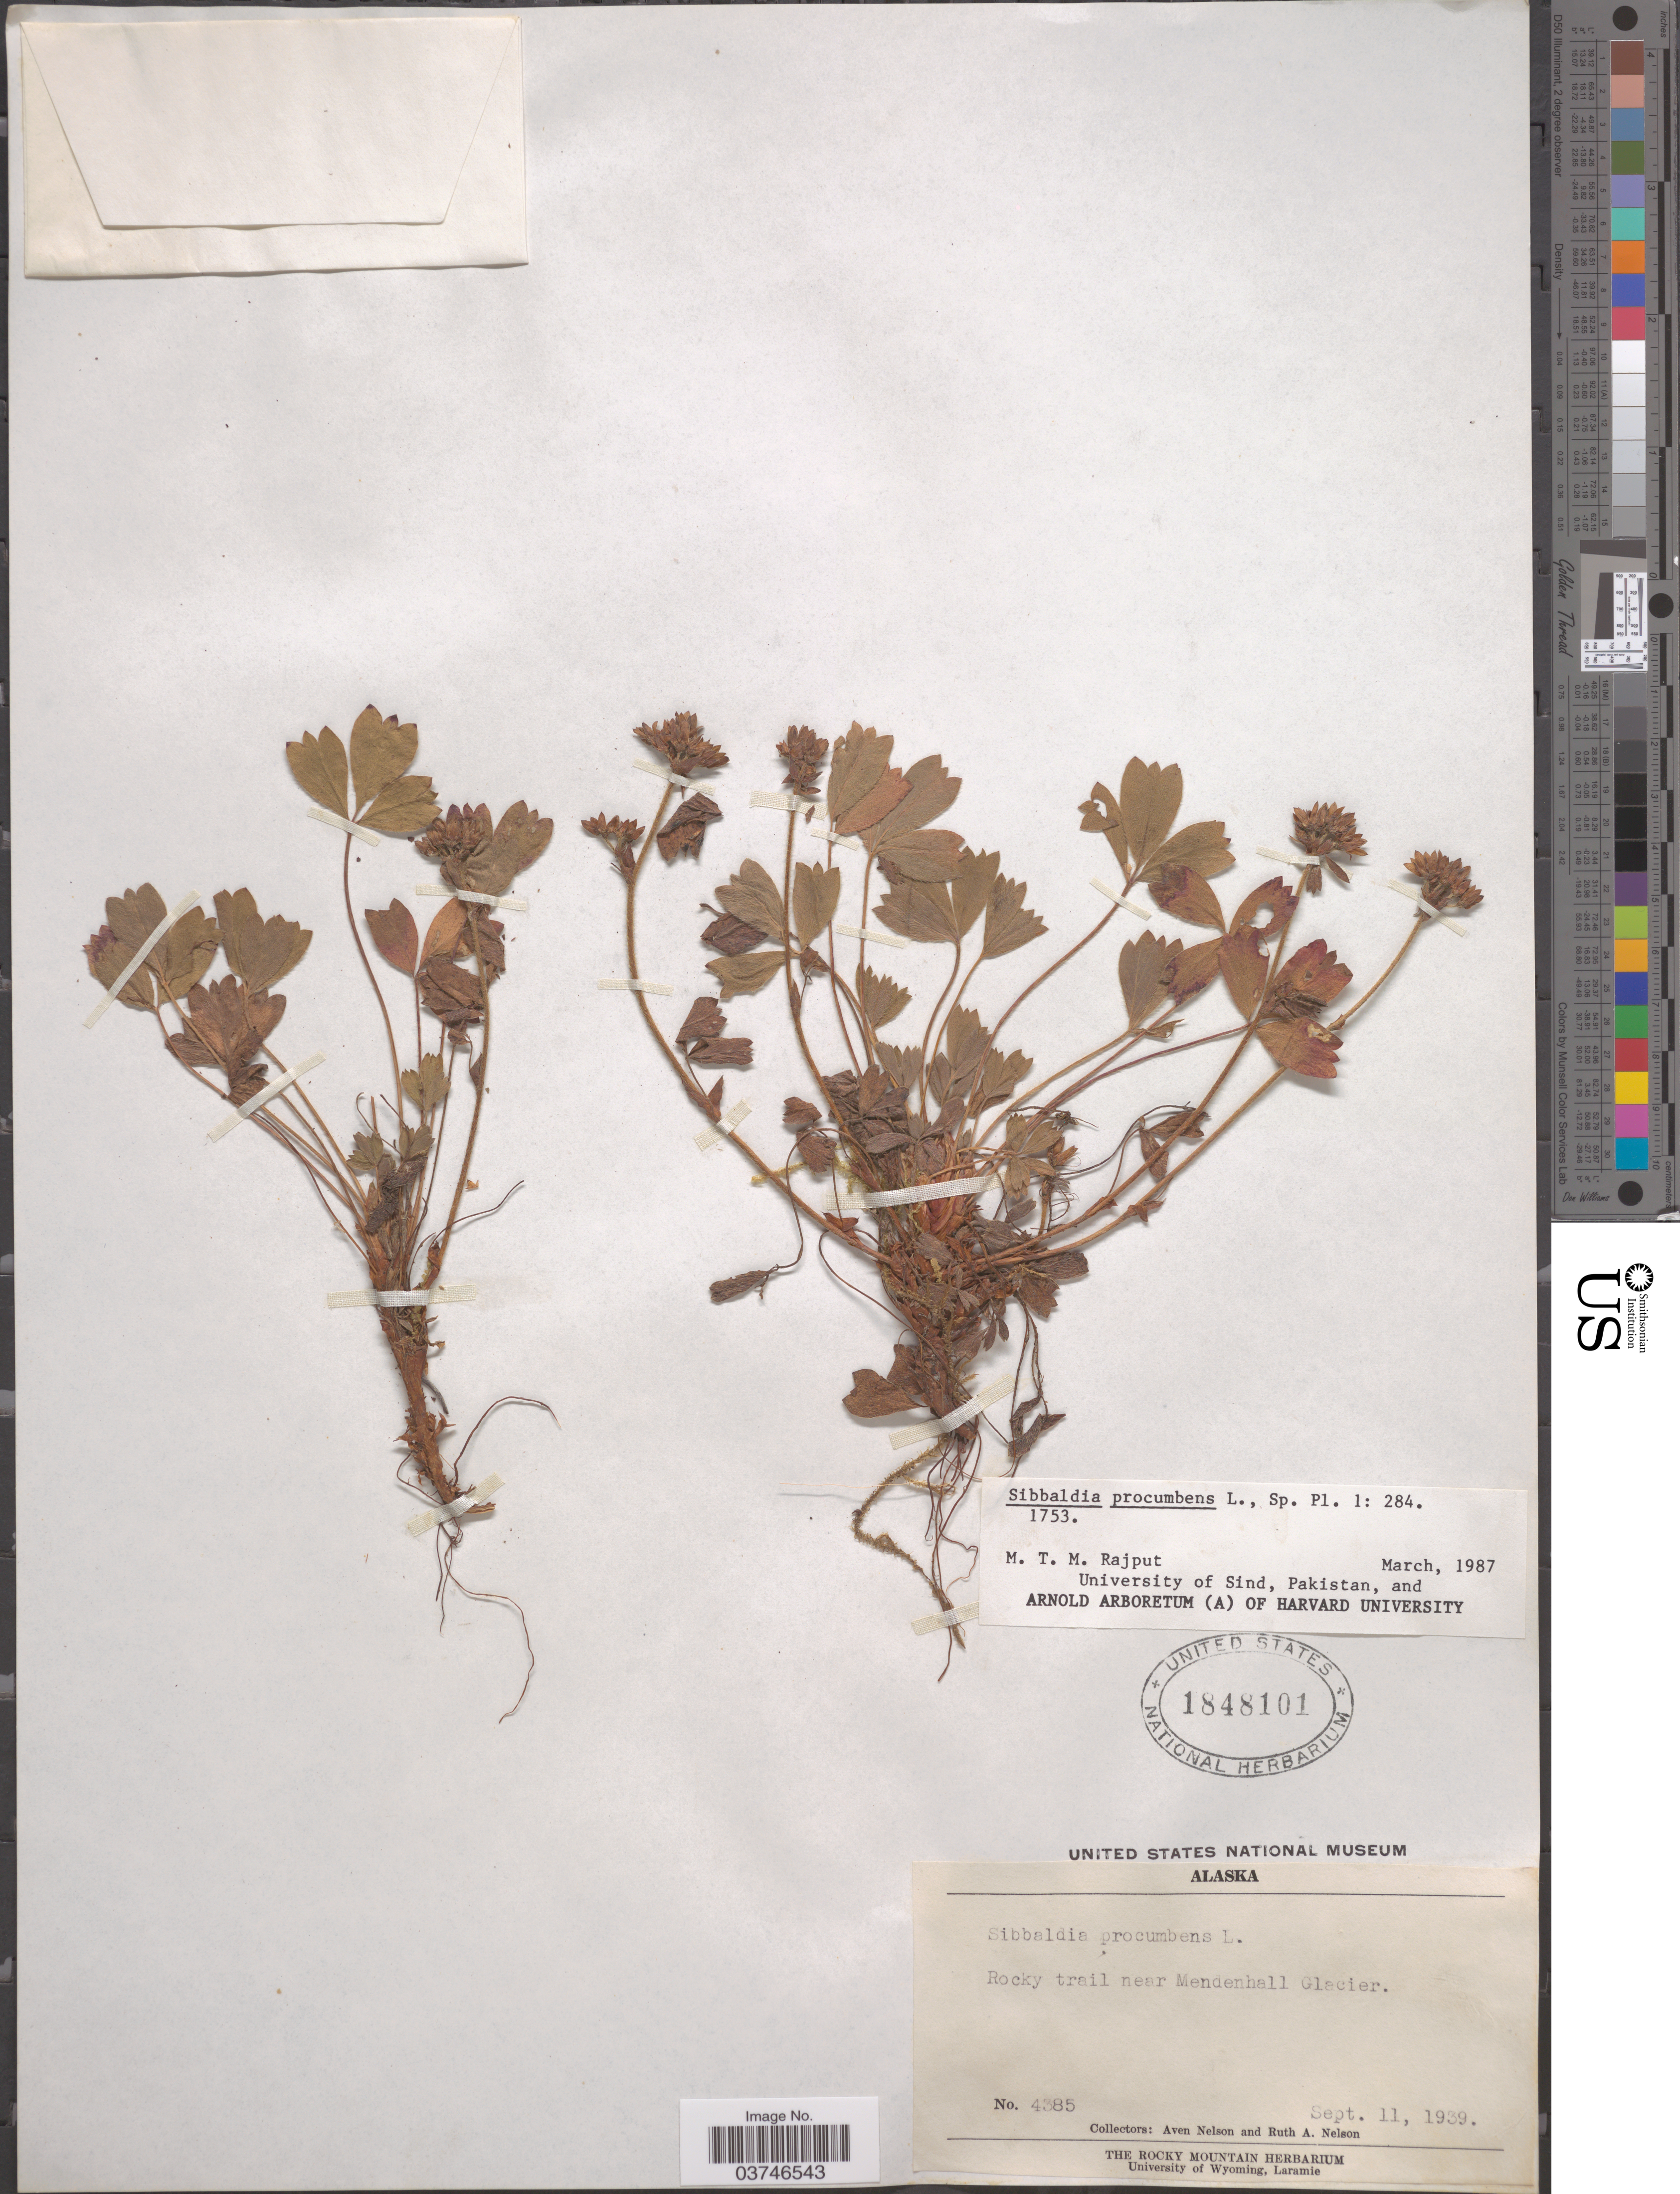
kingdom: Plantae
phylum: Tracheophyta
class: Magnoliopsida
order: Rosales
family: Rosaceae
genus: Sibbaldia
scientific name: Sibbaldia procumbens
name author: L.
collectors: A. Nelson & R. A. Nelson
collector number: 4385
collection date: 1939-09-11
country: United States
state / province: Alaska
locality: Rocky trail near Mendenhall Glacier.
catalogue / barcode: US 1848101